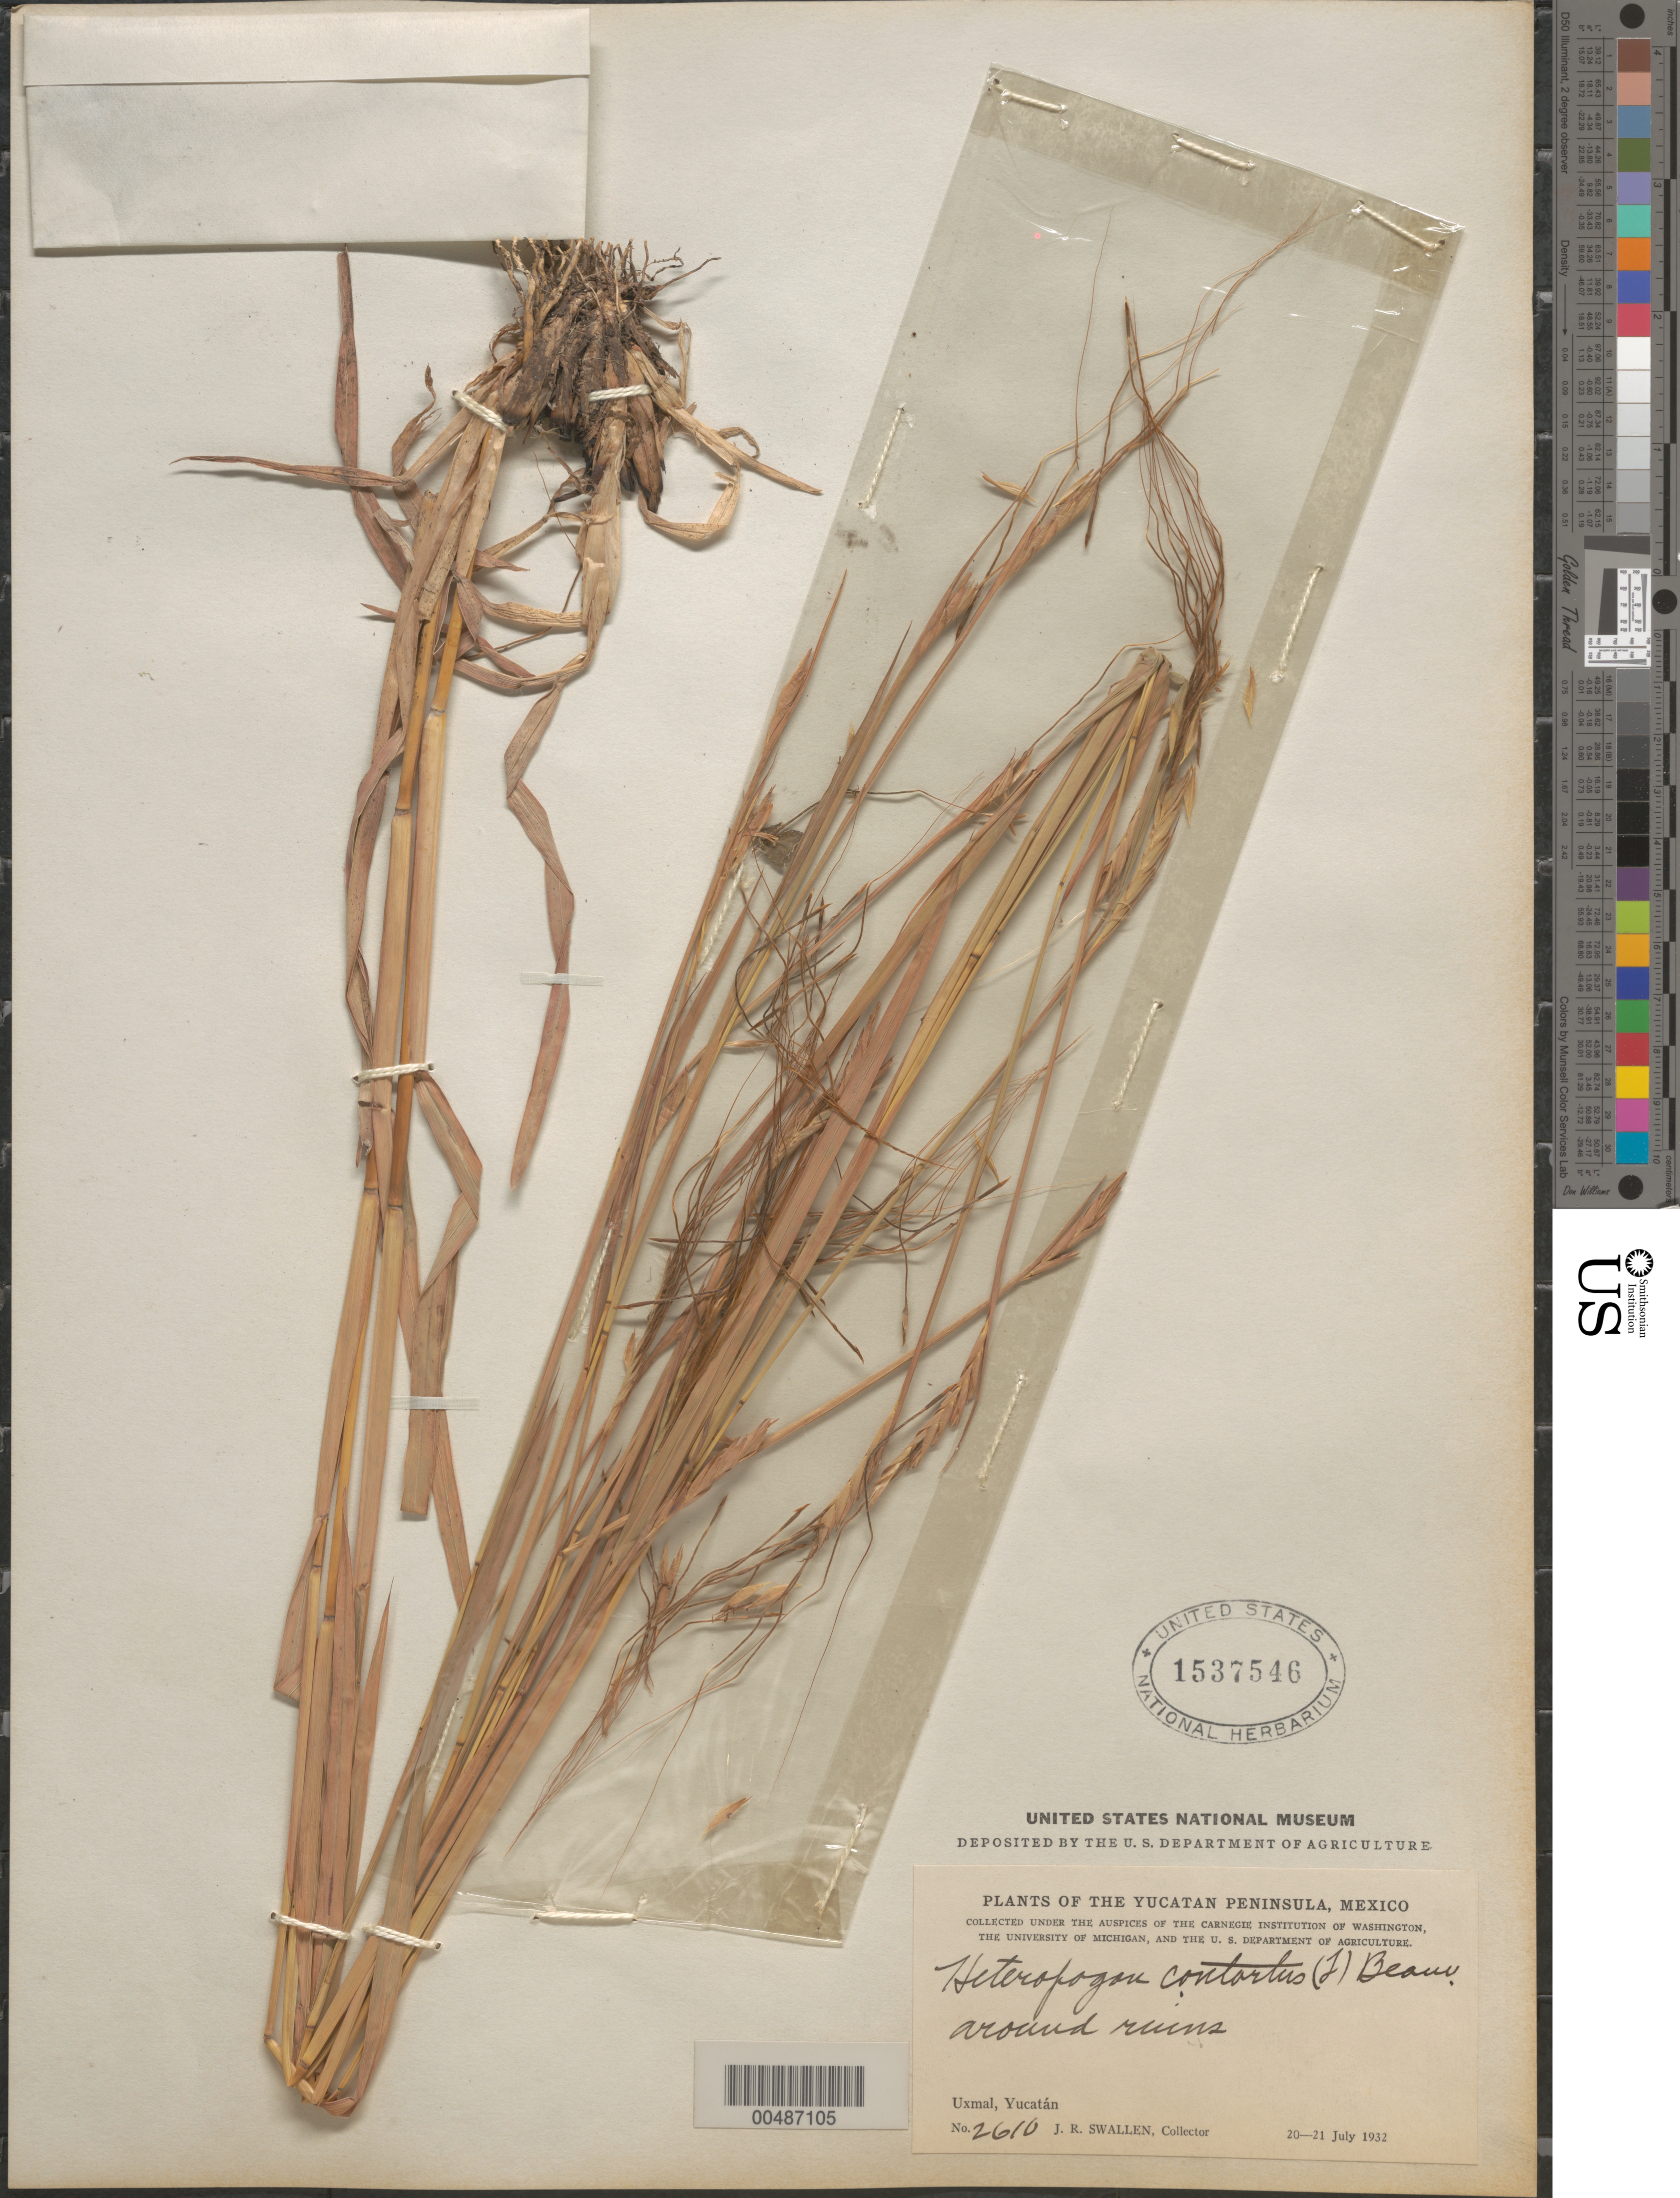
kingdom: Plantae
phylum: Tracheophyta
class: Liliopsida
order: Poales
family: Poaceae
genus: Heteropogon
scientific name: Heteropogon contortus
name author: (L.) P. Beauv. ex Roem. & Schult.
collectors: J. R. Swallen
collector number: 2610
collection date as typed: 20 Jul 1932 to 21 Jul 1932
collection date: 1932-07-20/1932-07-21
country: Mexico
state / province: Yucatan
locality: Yucatan Peninsula, Uxmal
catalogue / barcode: US 1537546